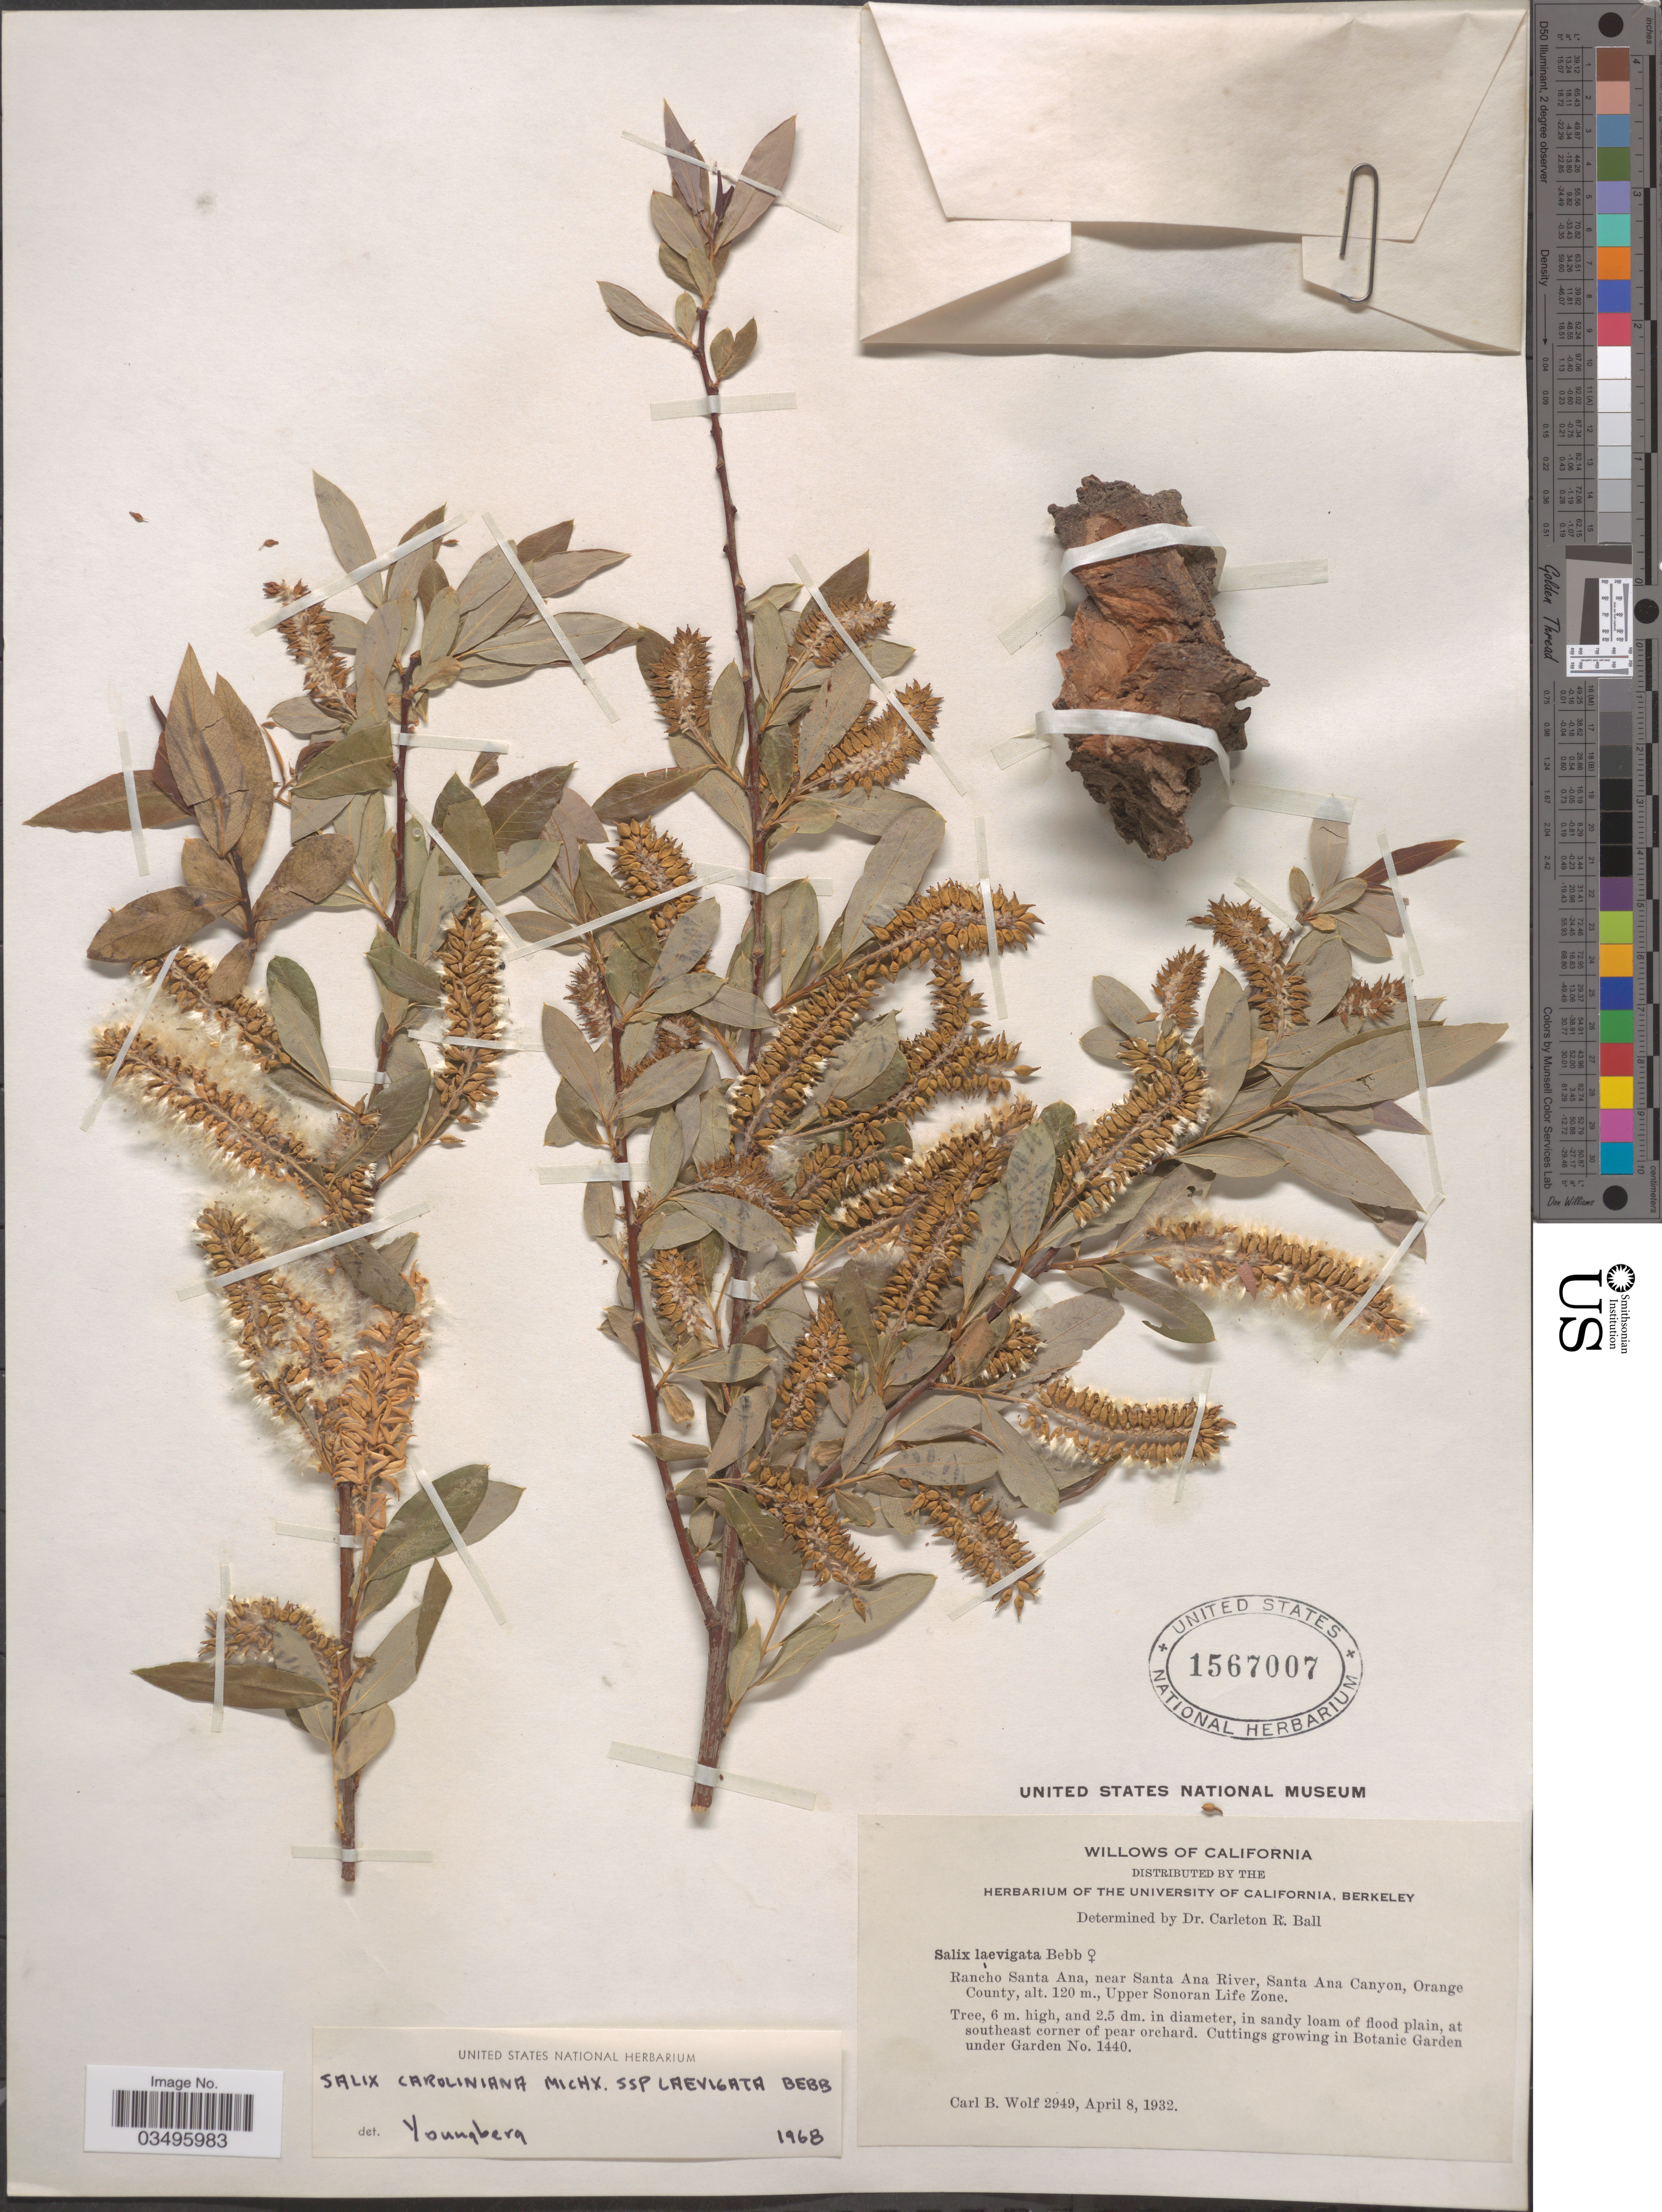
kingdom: Plantae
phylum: Tracheophyta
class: Magnoliopsida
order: Malpighiales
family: Salicaceae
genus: Salix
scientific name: Salix caroliniana subsp. laevigata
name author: Bebb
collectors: C. B. Wolf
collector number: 2949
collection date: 1932-04-08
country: United States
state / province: California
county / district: Orange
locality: Rancho Santa Ana, near Santa Ana River, Santa Ana Canyon, Orange County, Upper Sonoran Life Zone.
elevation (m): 120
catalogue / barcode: US 1567007